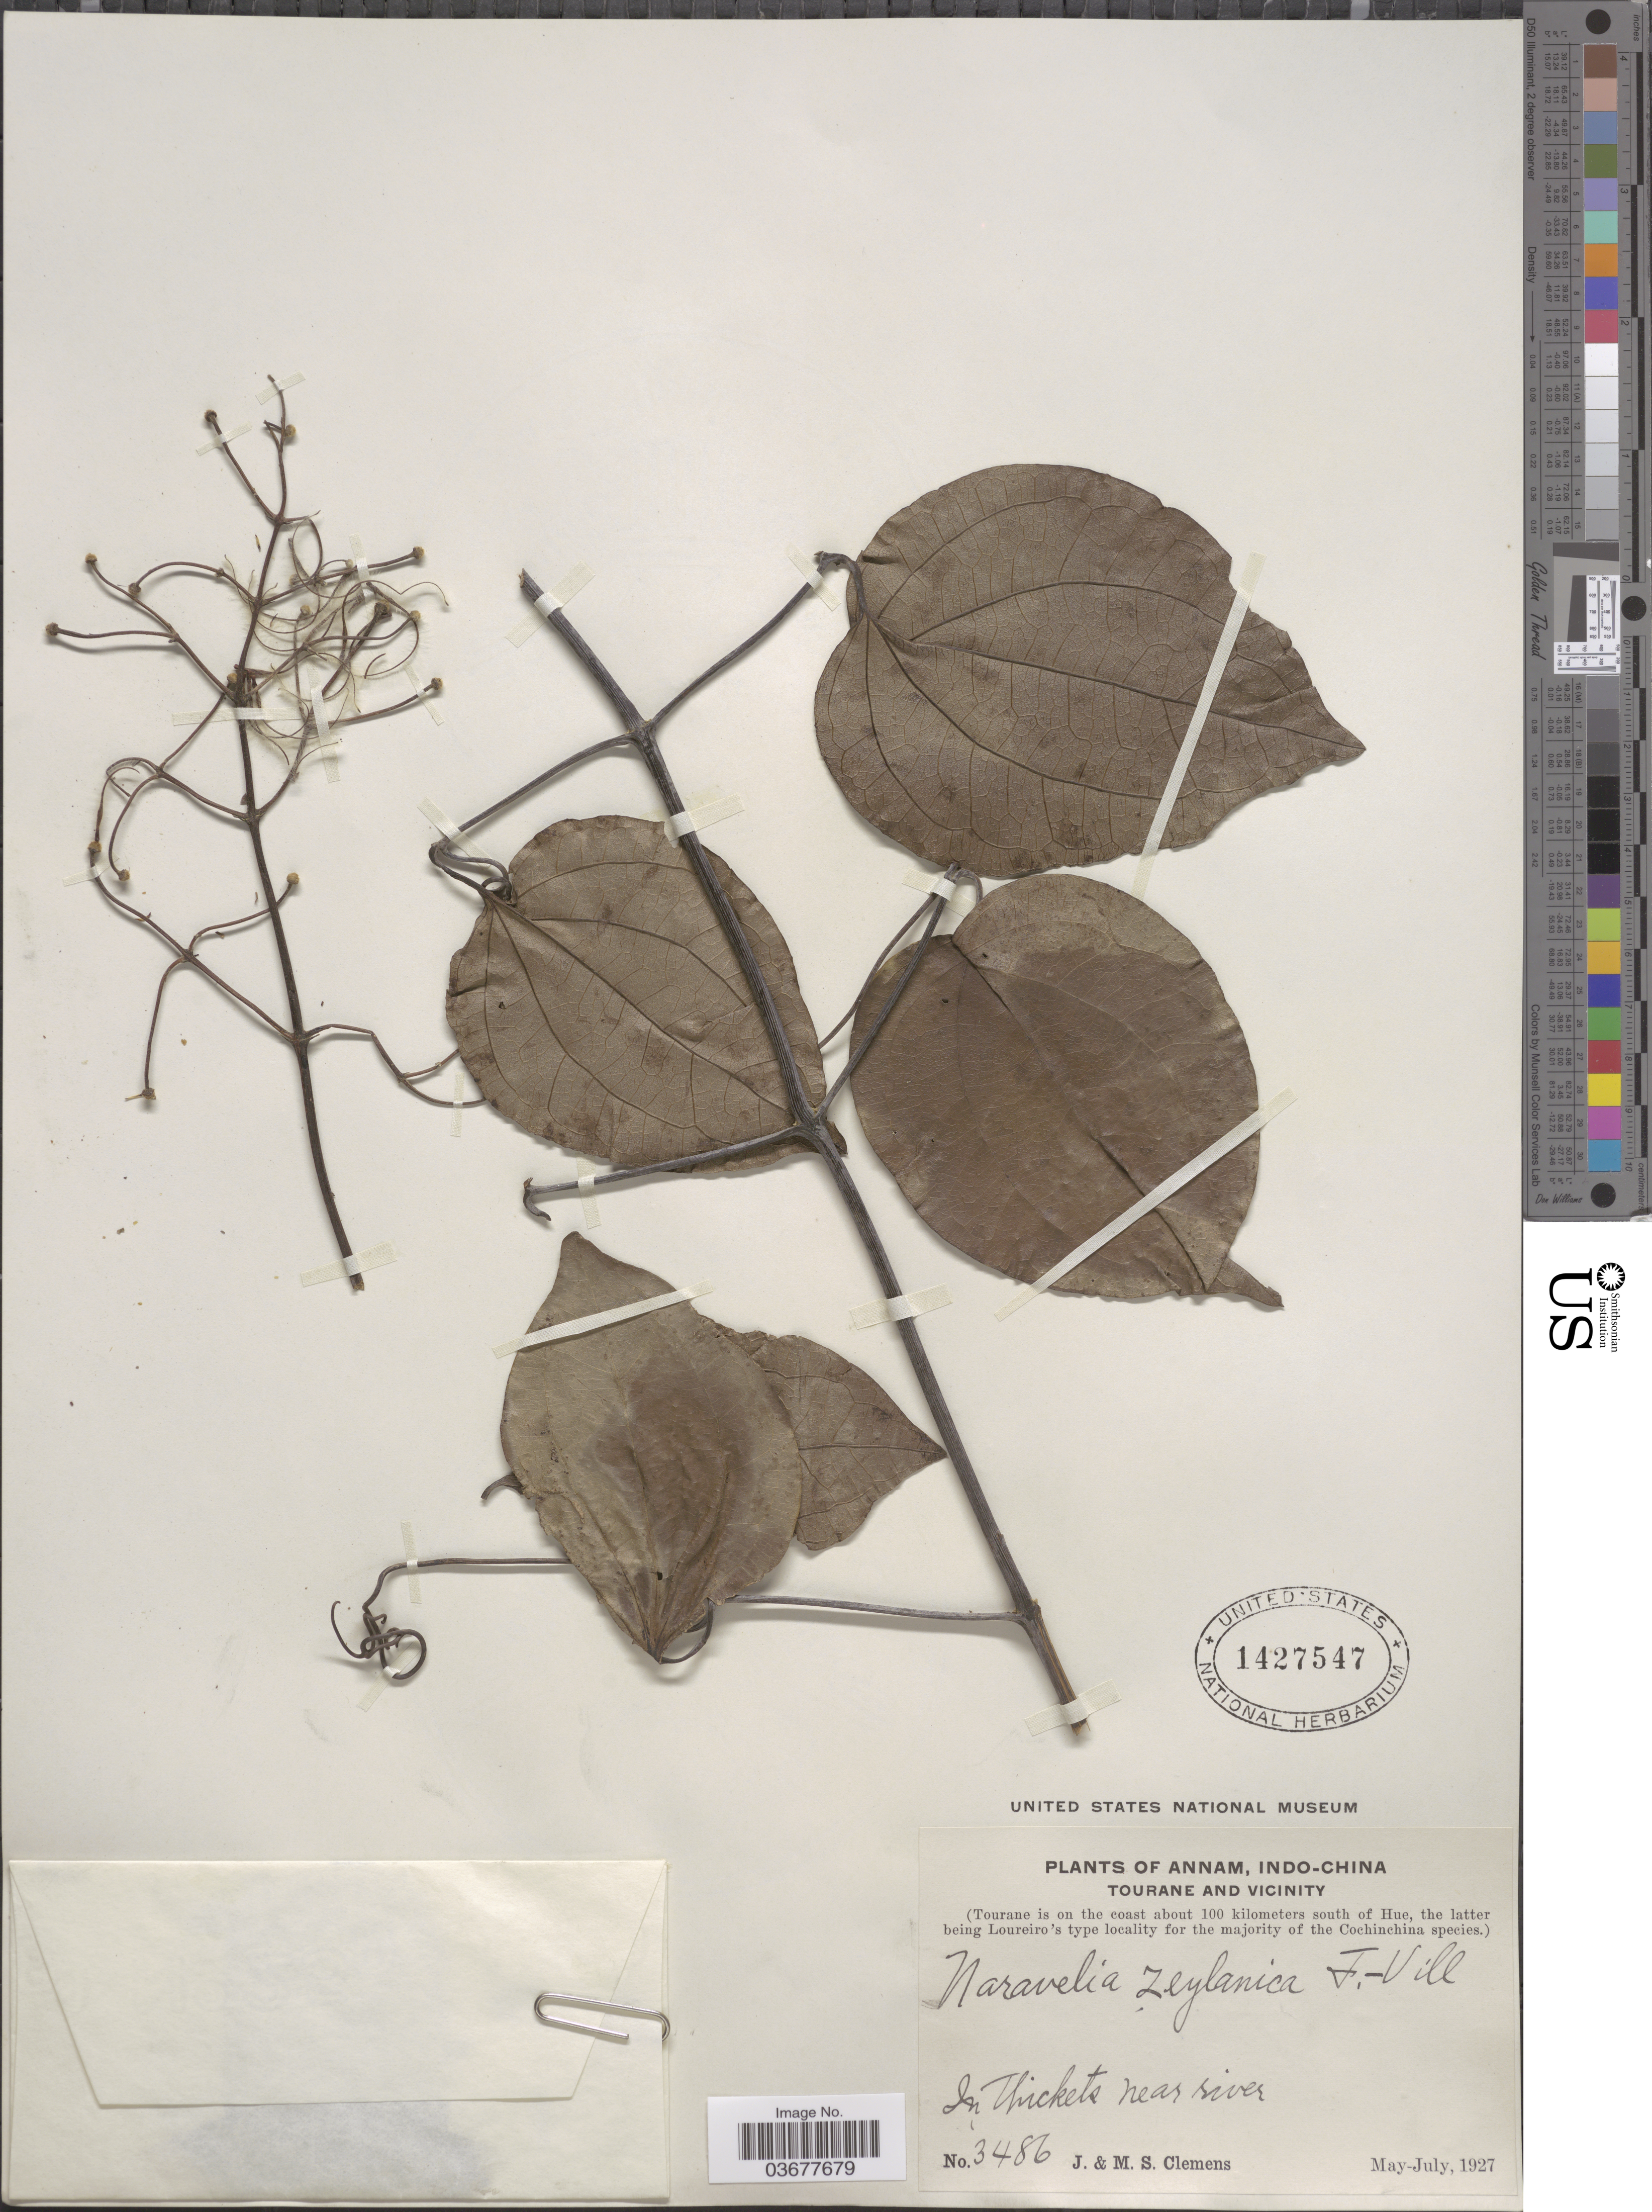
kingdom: Plantae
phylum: Tracheophyta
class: Magnoliopsida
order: Ranunculales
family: Ranunculaceae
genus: Clematis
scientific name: Clematis zeylanica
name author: (L.) Poir.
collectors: J. Clemens & M. S. Clemens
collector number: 3486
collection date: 1927-05/1927-07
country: Vietnam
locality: Annam, Indo-China. Tourane and vicinity (Tourane is on the coast about 100 kilometers south of Hue). In Thickets near river.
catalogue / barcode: US 1427547